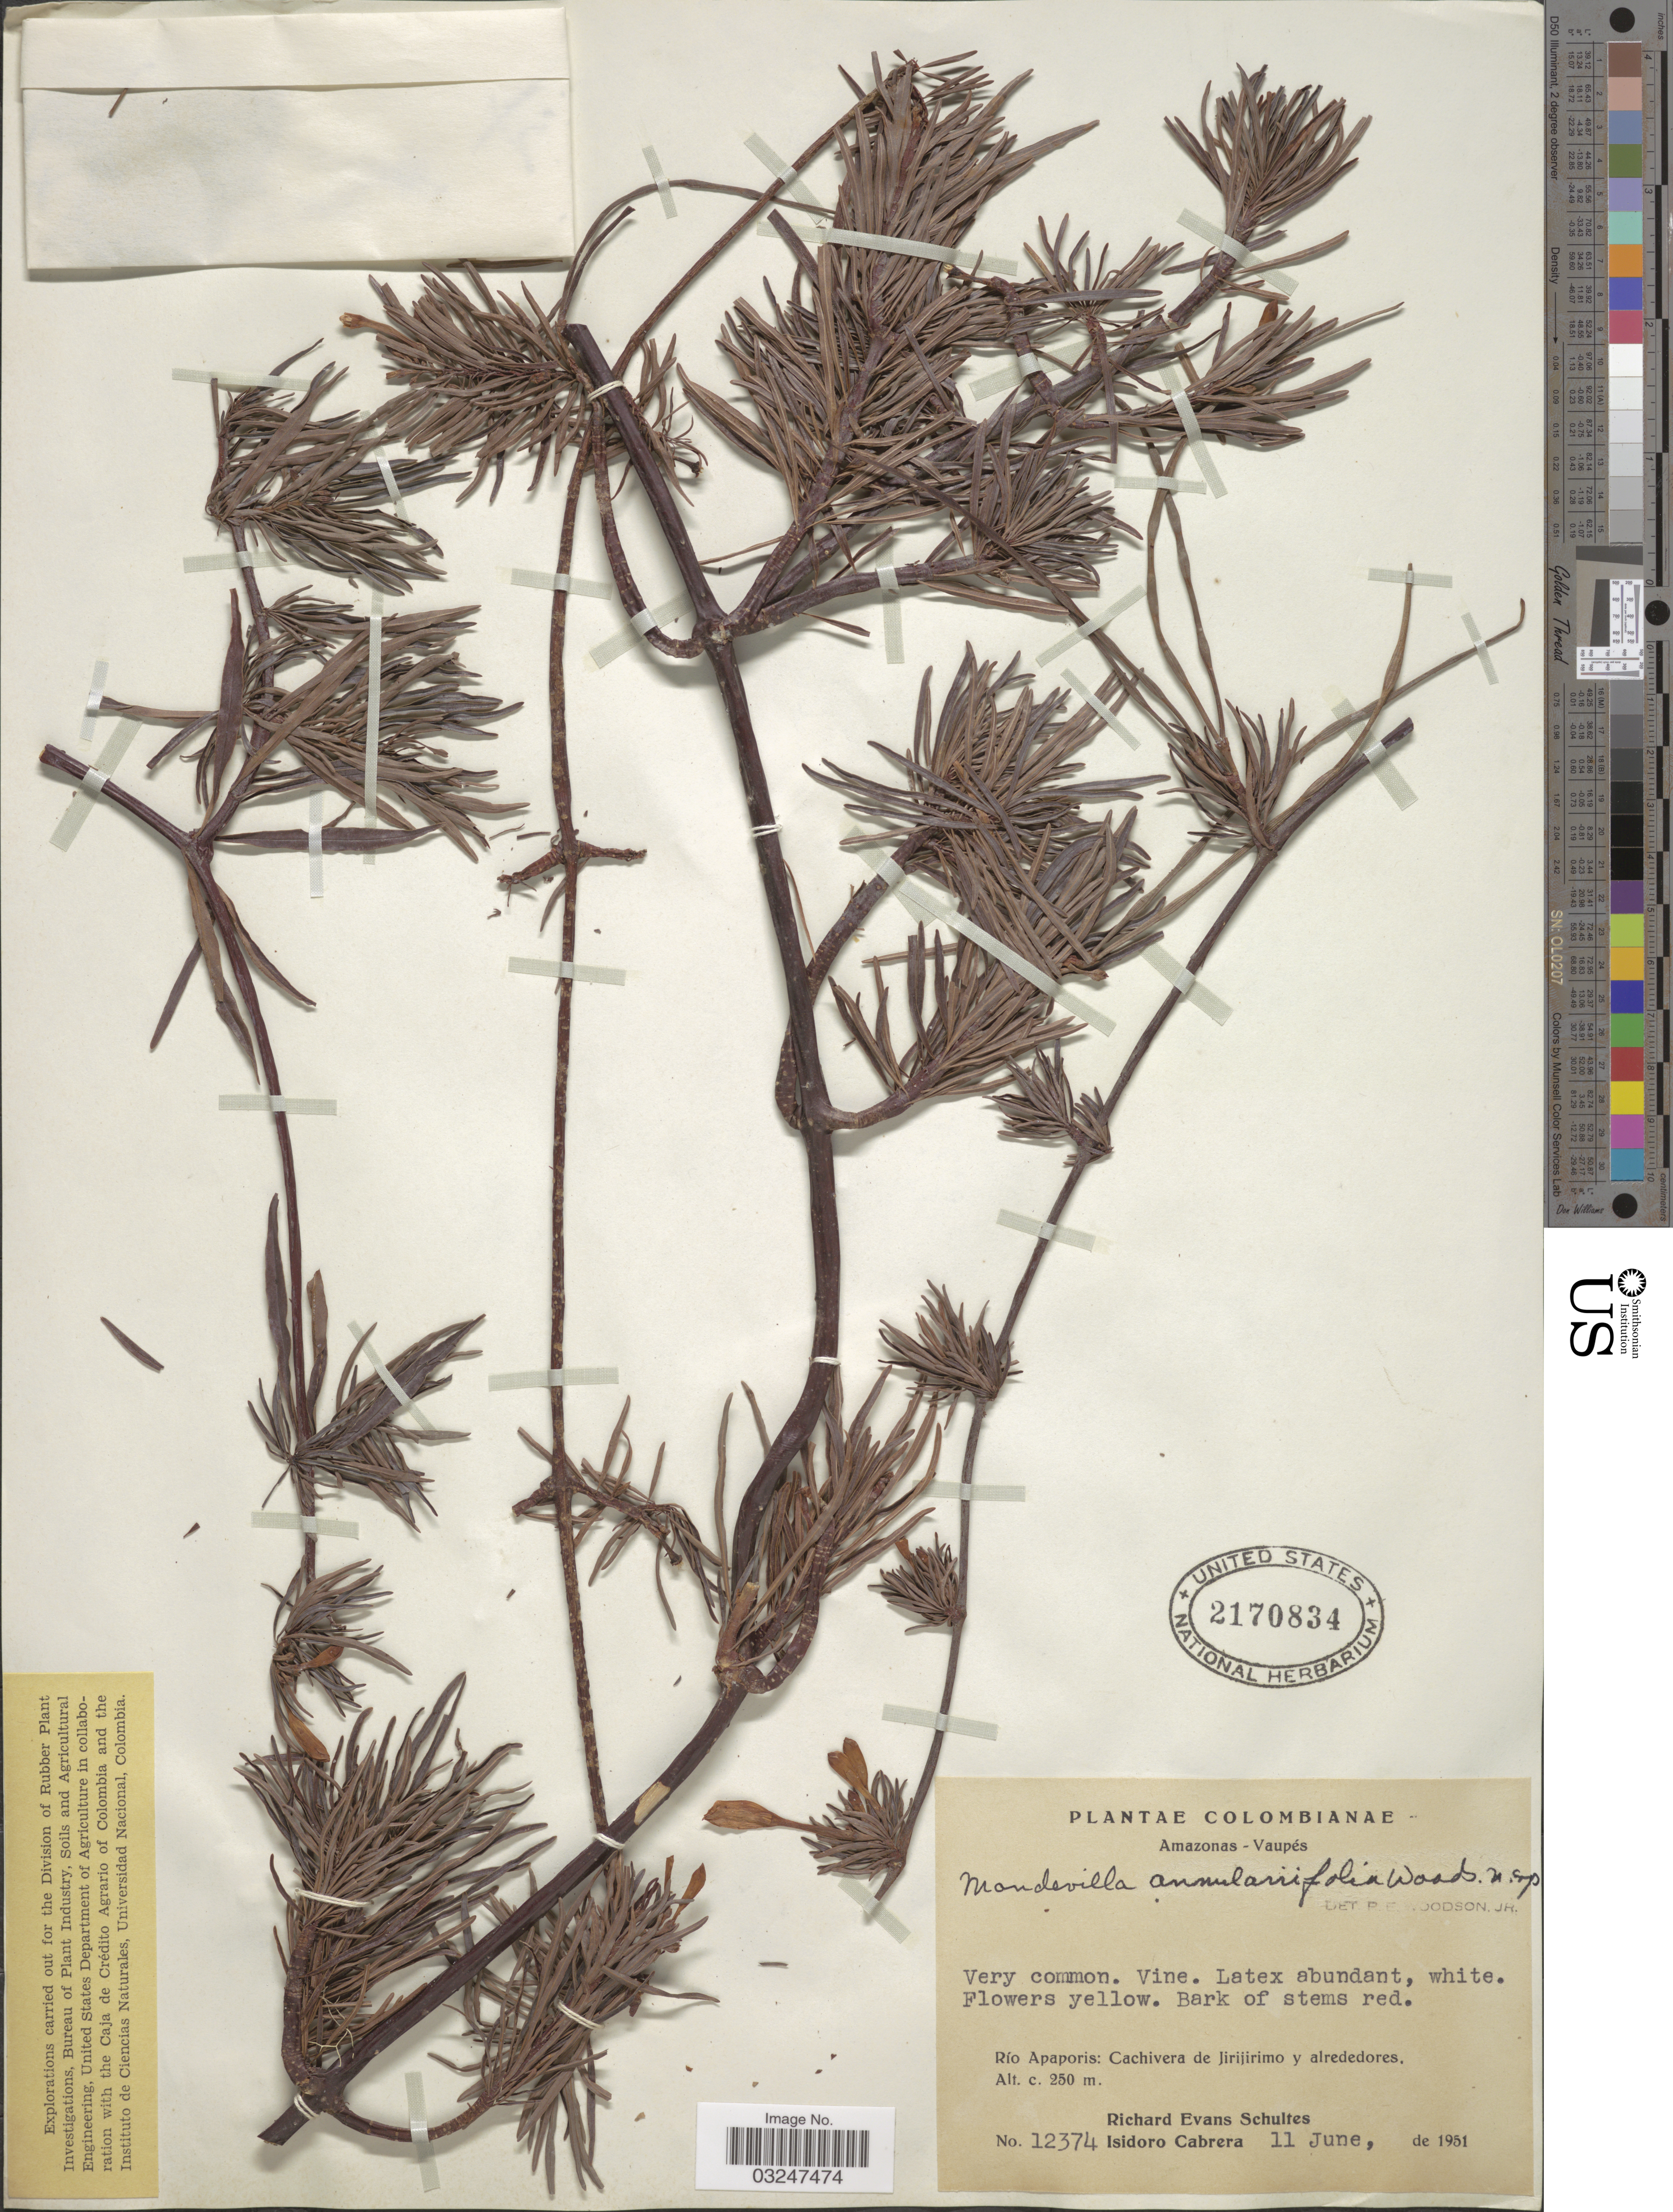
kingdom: Plantae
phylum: Tracheophyta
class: Magnoliopsida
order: Gentianales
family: Apocynaceae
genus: Mandevilla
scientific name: Mandevilla annulariifolia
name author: Woodson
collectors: R. E. Schultes & I. Cabrera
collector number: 12374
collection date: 1951-06-11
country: Colombia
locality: Amazonas-Vaupés, Río Apaporis: Cachivera de Jirijirimo y alrededores.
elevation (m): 250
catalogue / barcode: US 2170834